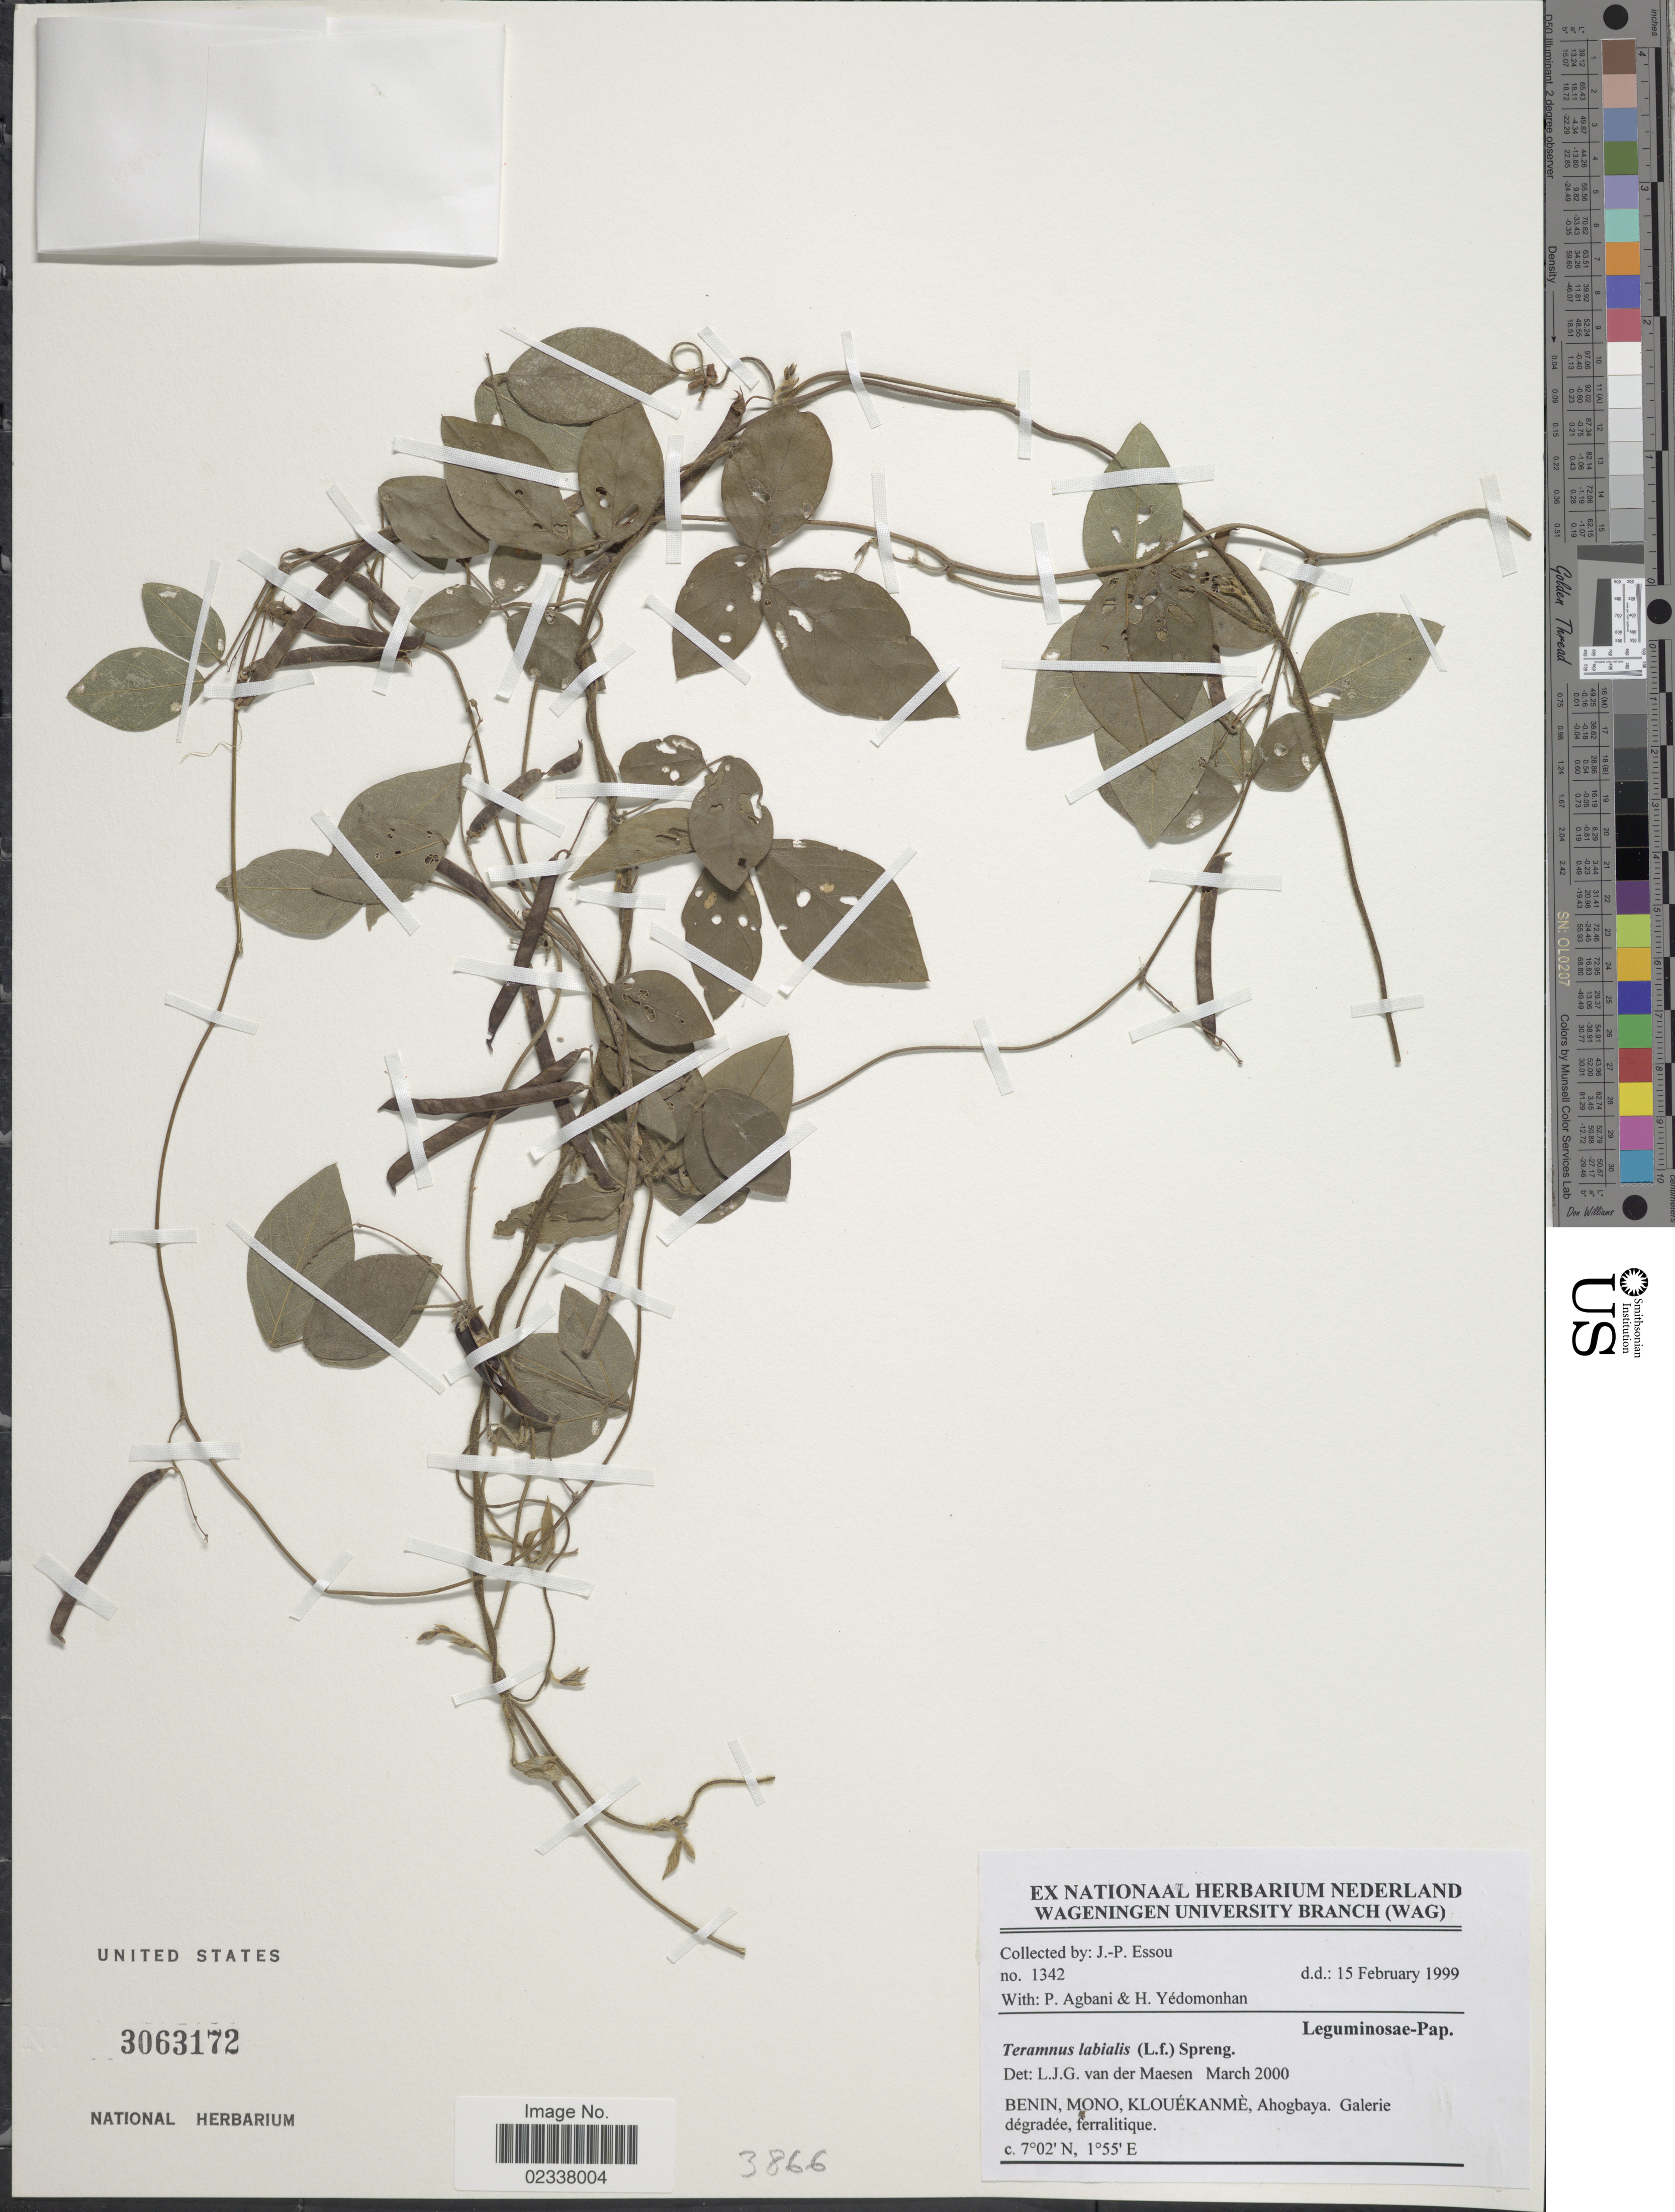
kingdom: Plantae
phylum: Tracheophyta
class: Magnoliopsida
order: Fabales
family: Fabaceae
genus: Teramnus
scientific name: Teramnus labialis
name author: (L. f.) Spreng.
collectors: J. Essou, P. Agbani & H. Yedomonhan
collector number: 1342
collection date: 1999-02-15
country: Benin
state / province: Mono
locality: Klouékanmé, Ahogbaya. Galerie dégradée, ferralitique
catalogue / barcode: US 3063172